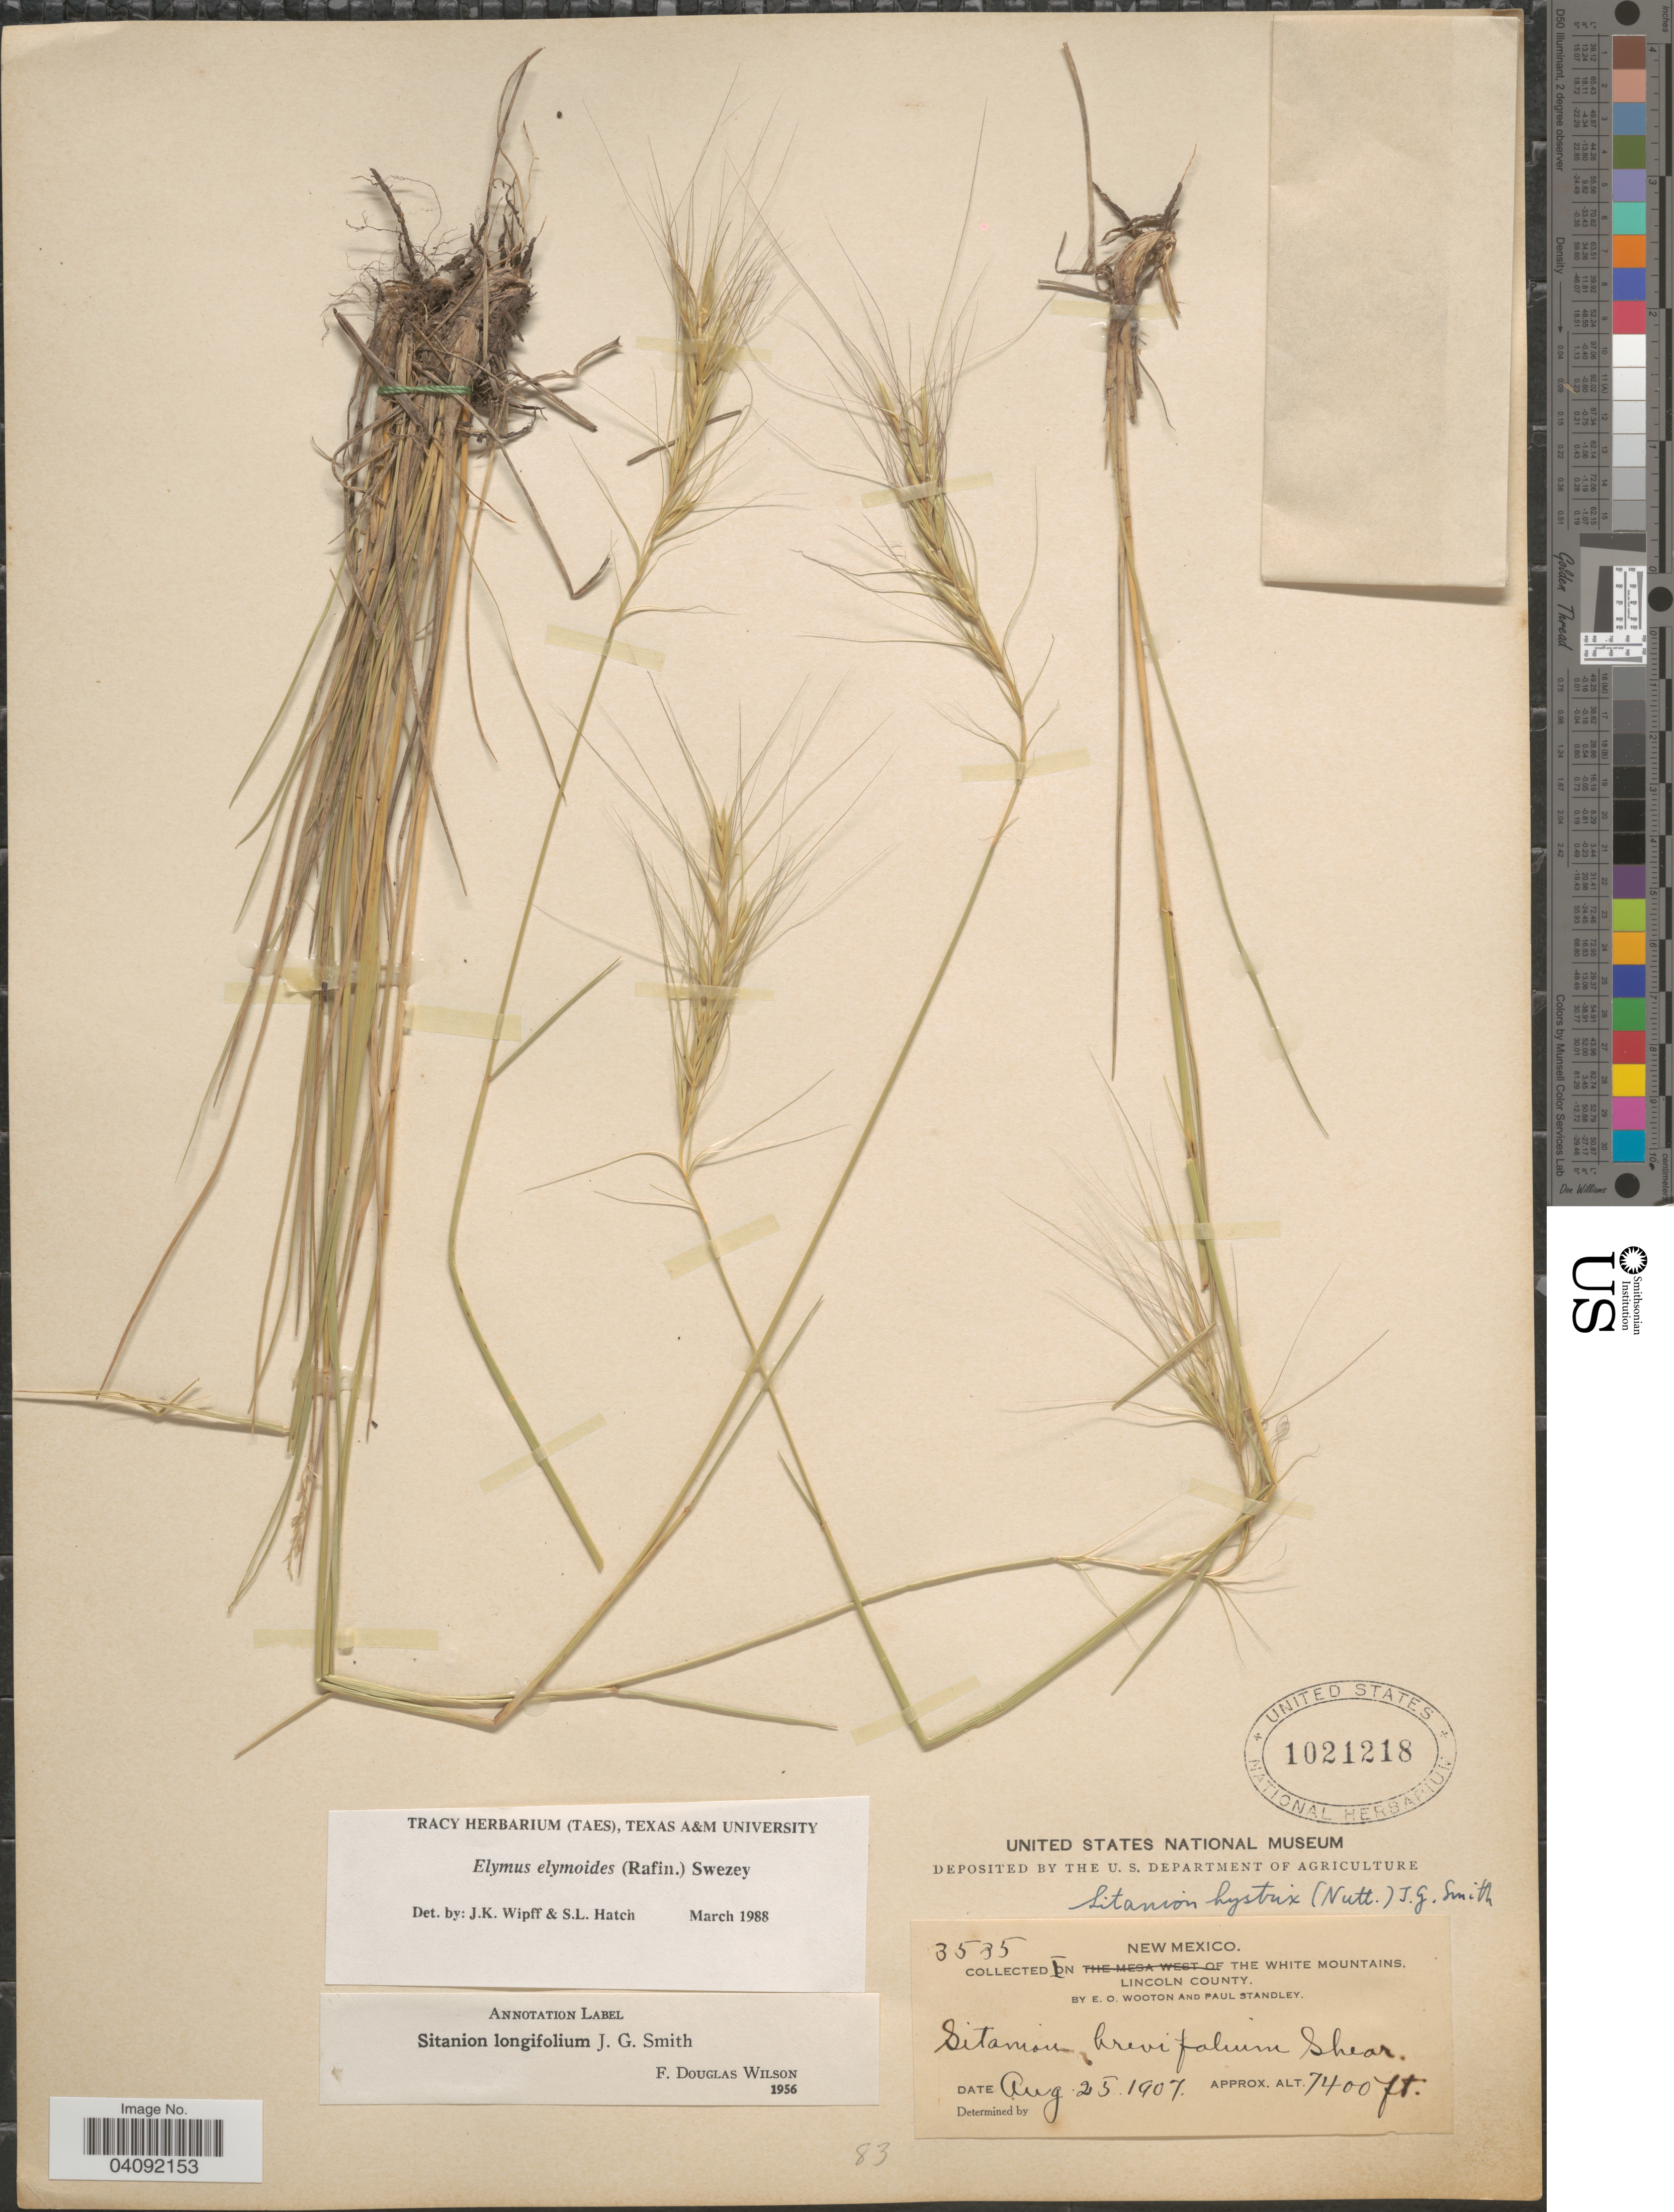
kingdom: Plantae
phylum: Tracheophyta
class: Liliopsida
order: Poales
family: Poaceae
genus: Elymus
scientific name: Elymus elymoides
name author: (Raf.) Swezey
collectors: E. O. Wooton & P. C. Standley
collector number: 3535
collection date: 1907-08-25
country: United States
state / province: New Mexico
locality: In the White Mountains, Lincoln County.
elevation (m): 2256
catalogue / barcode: US 1021218